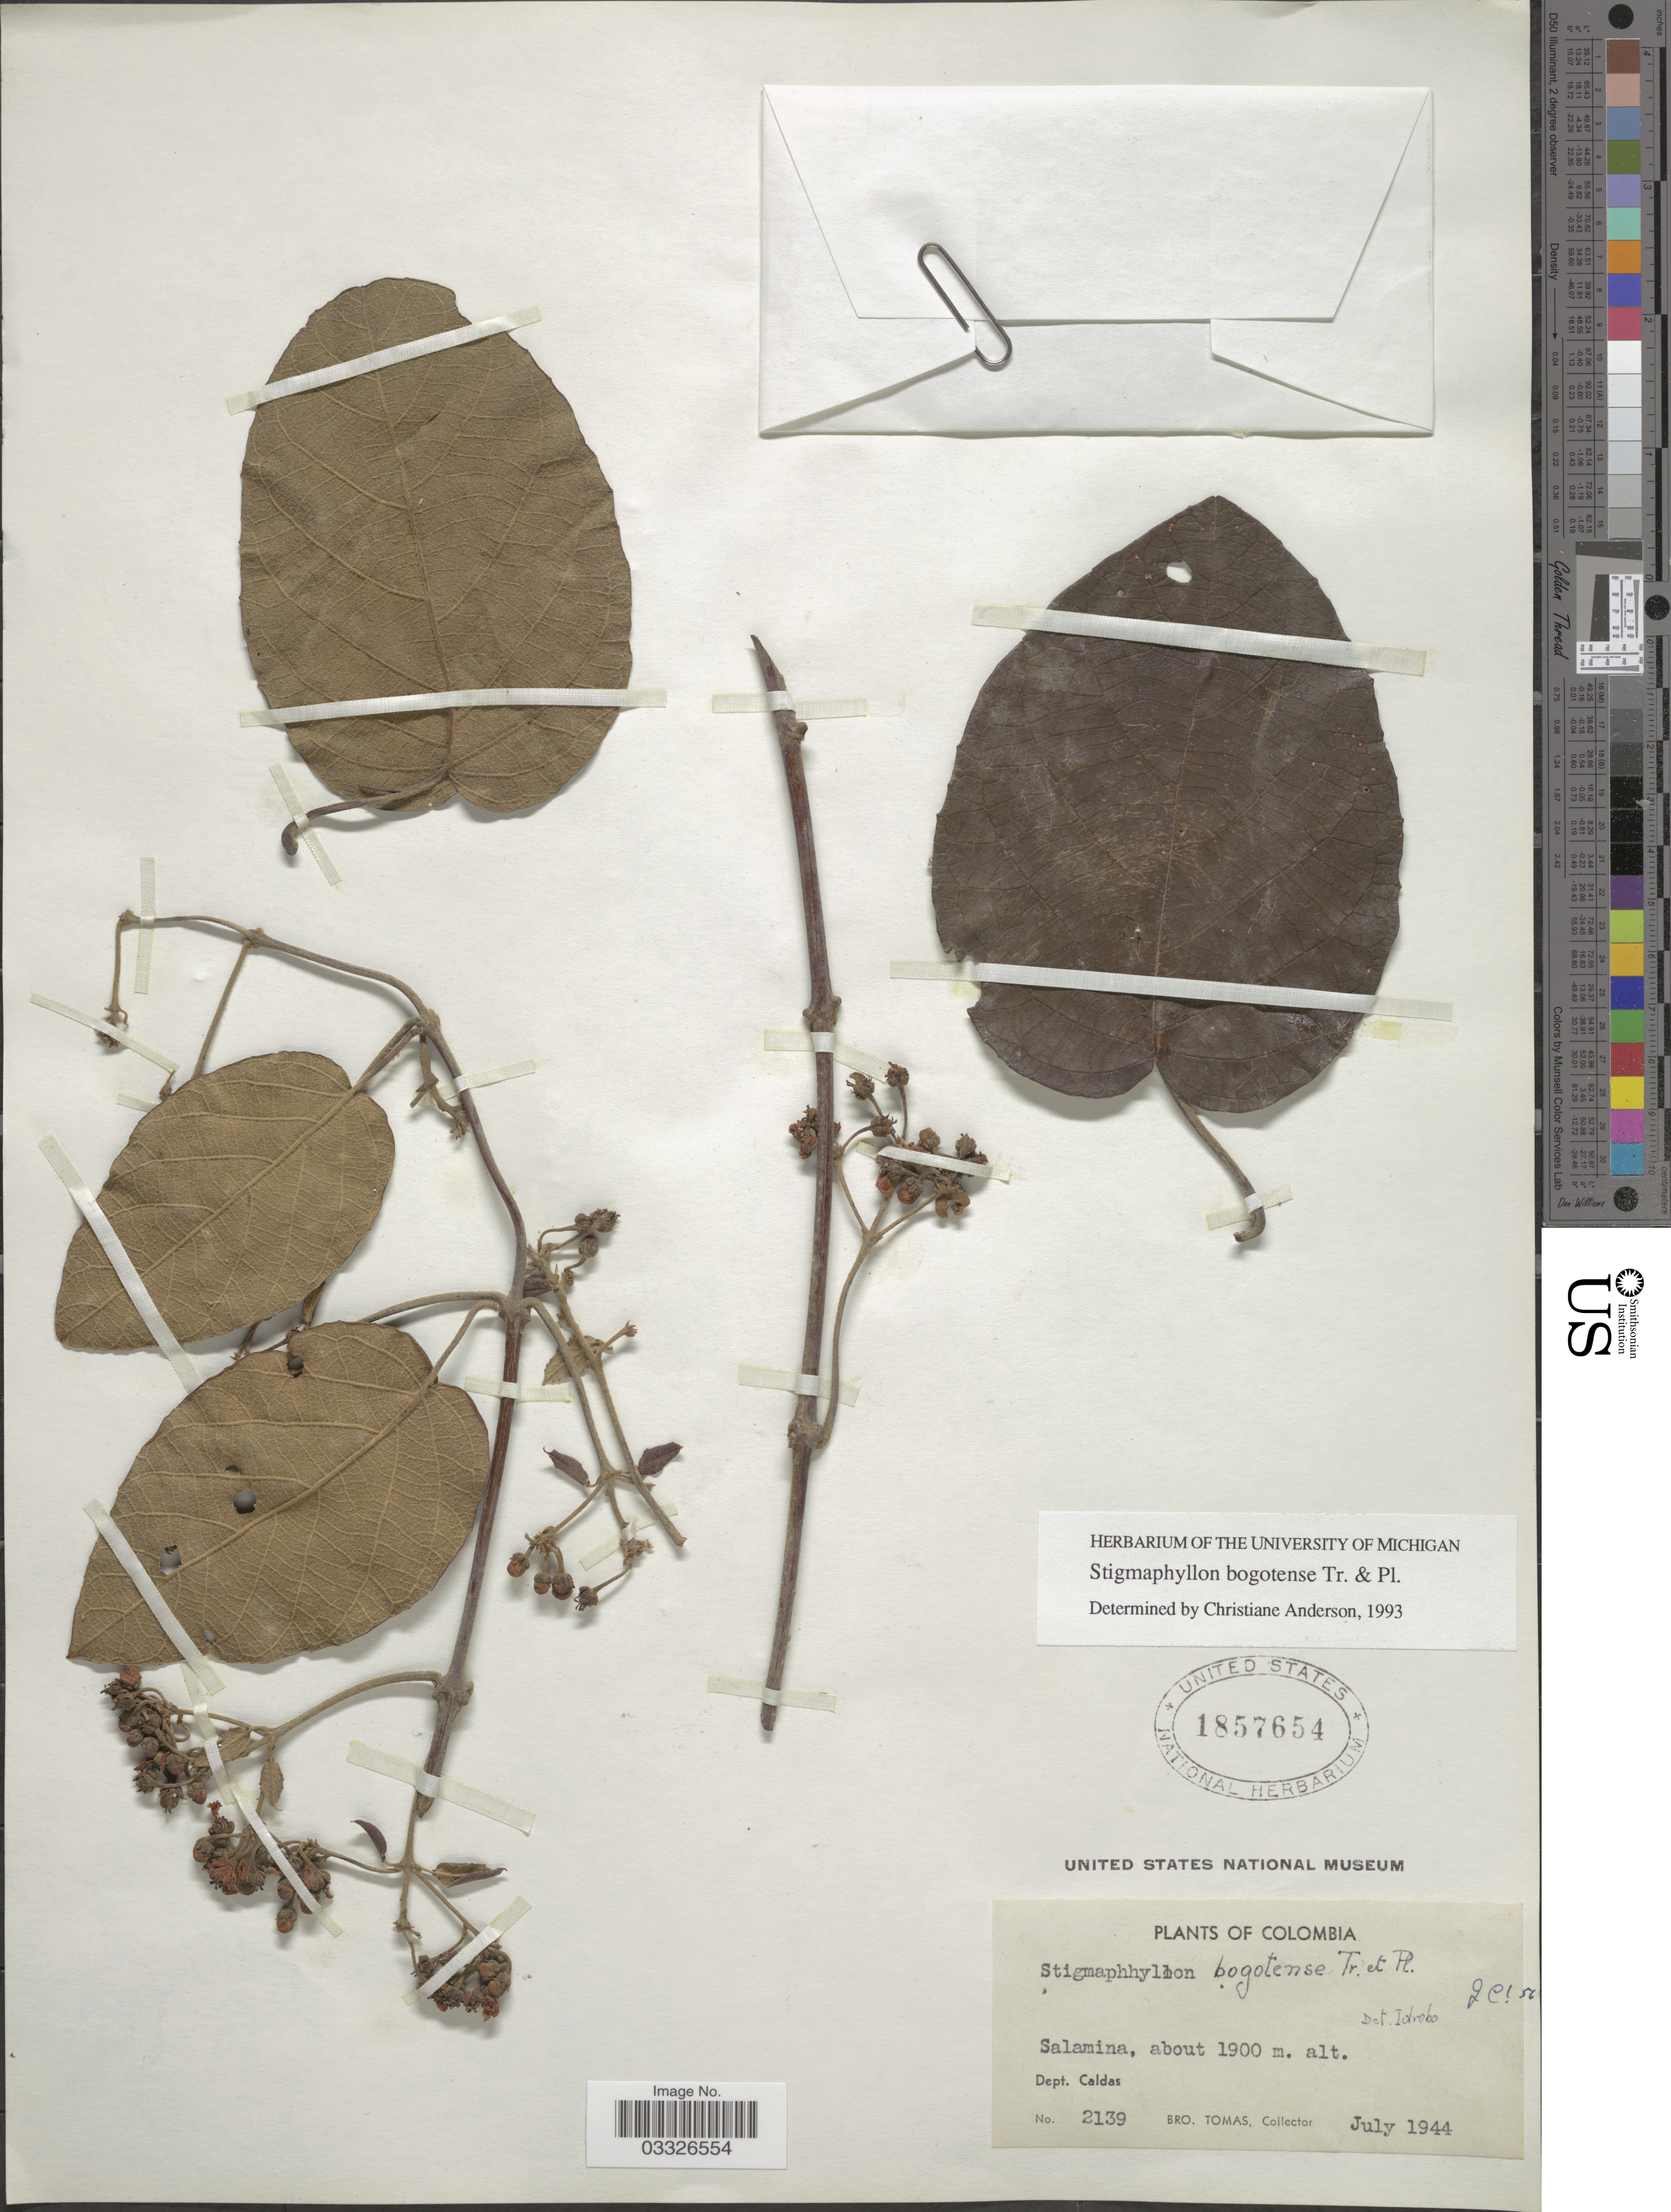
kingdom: Plantae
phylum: Tracheophyta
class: Magnoliopsida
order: Malpighiales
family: Malpighiaceae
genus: Stigmaphyllon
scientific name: Stigmaphyllon bogotense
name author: Triana & Planch.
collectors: B. Tomas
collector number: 2139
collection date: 1944-07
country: Colombia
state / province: Caldas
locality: Salamina. Dept. Caldas.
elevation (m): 1900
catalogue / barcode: US 1857654